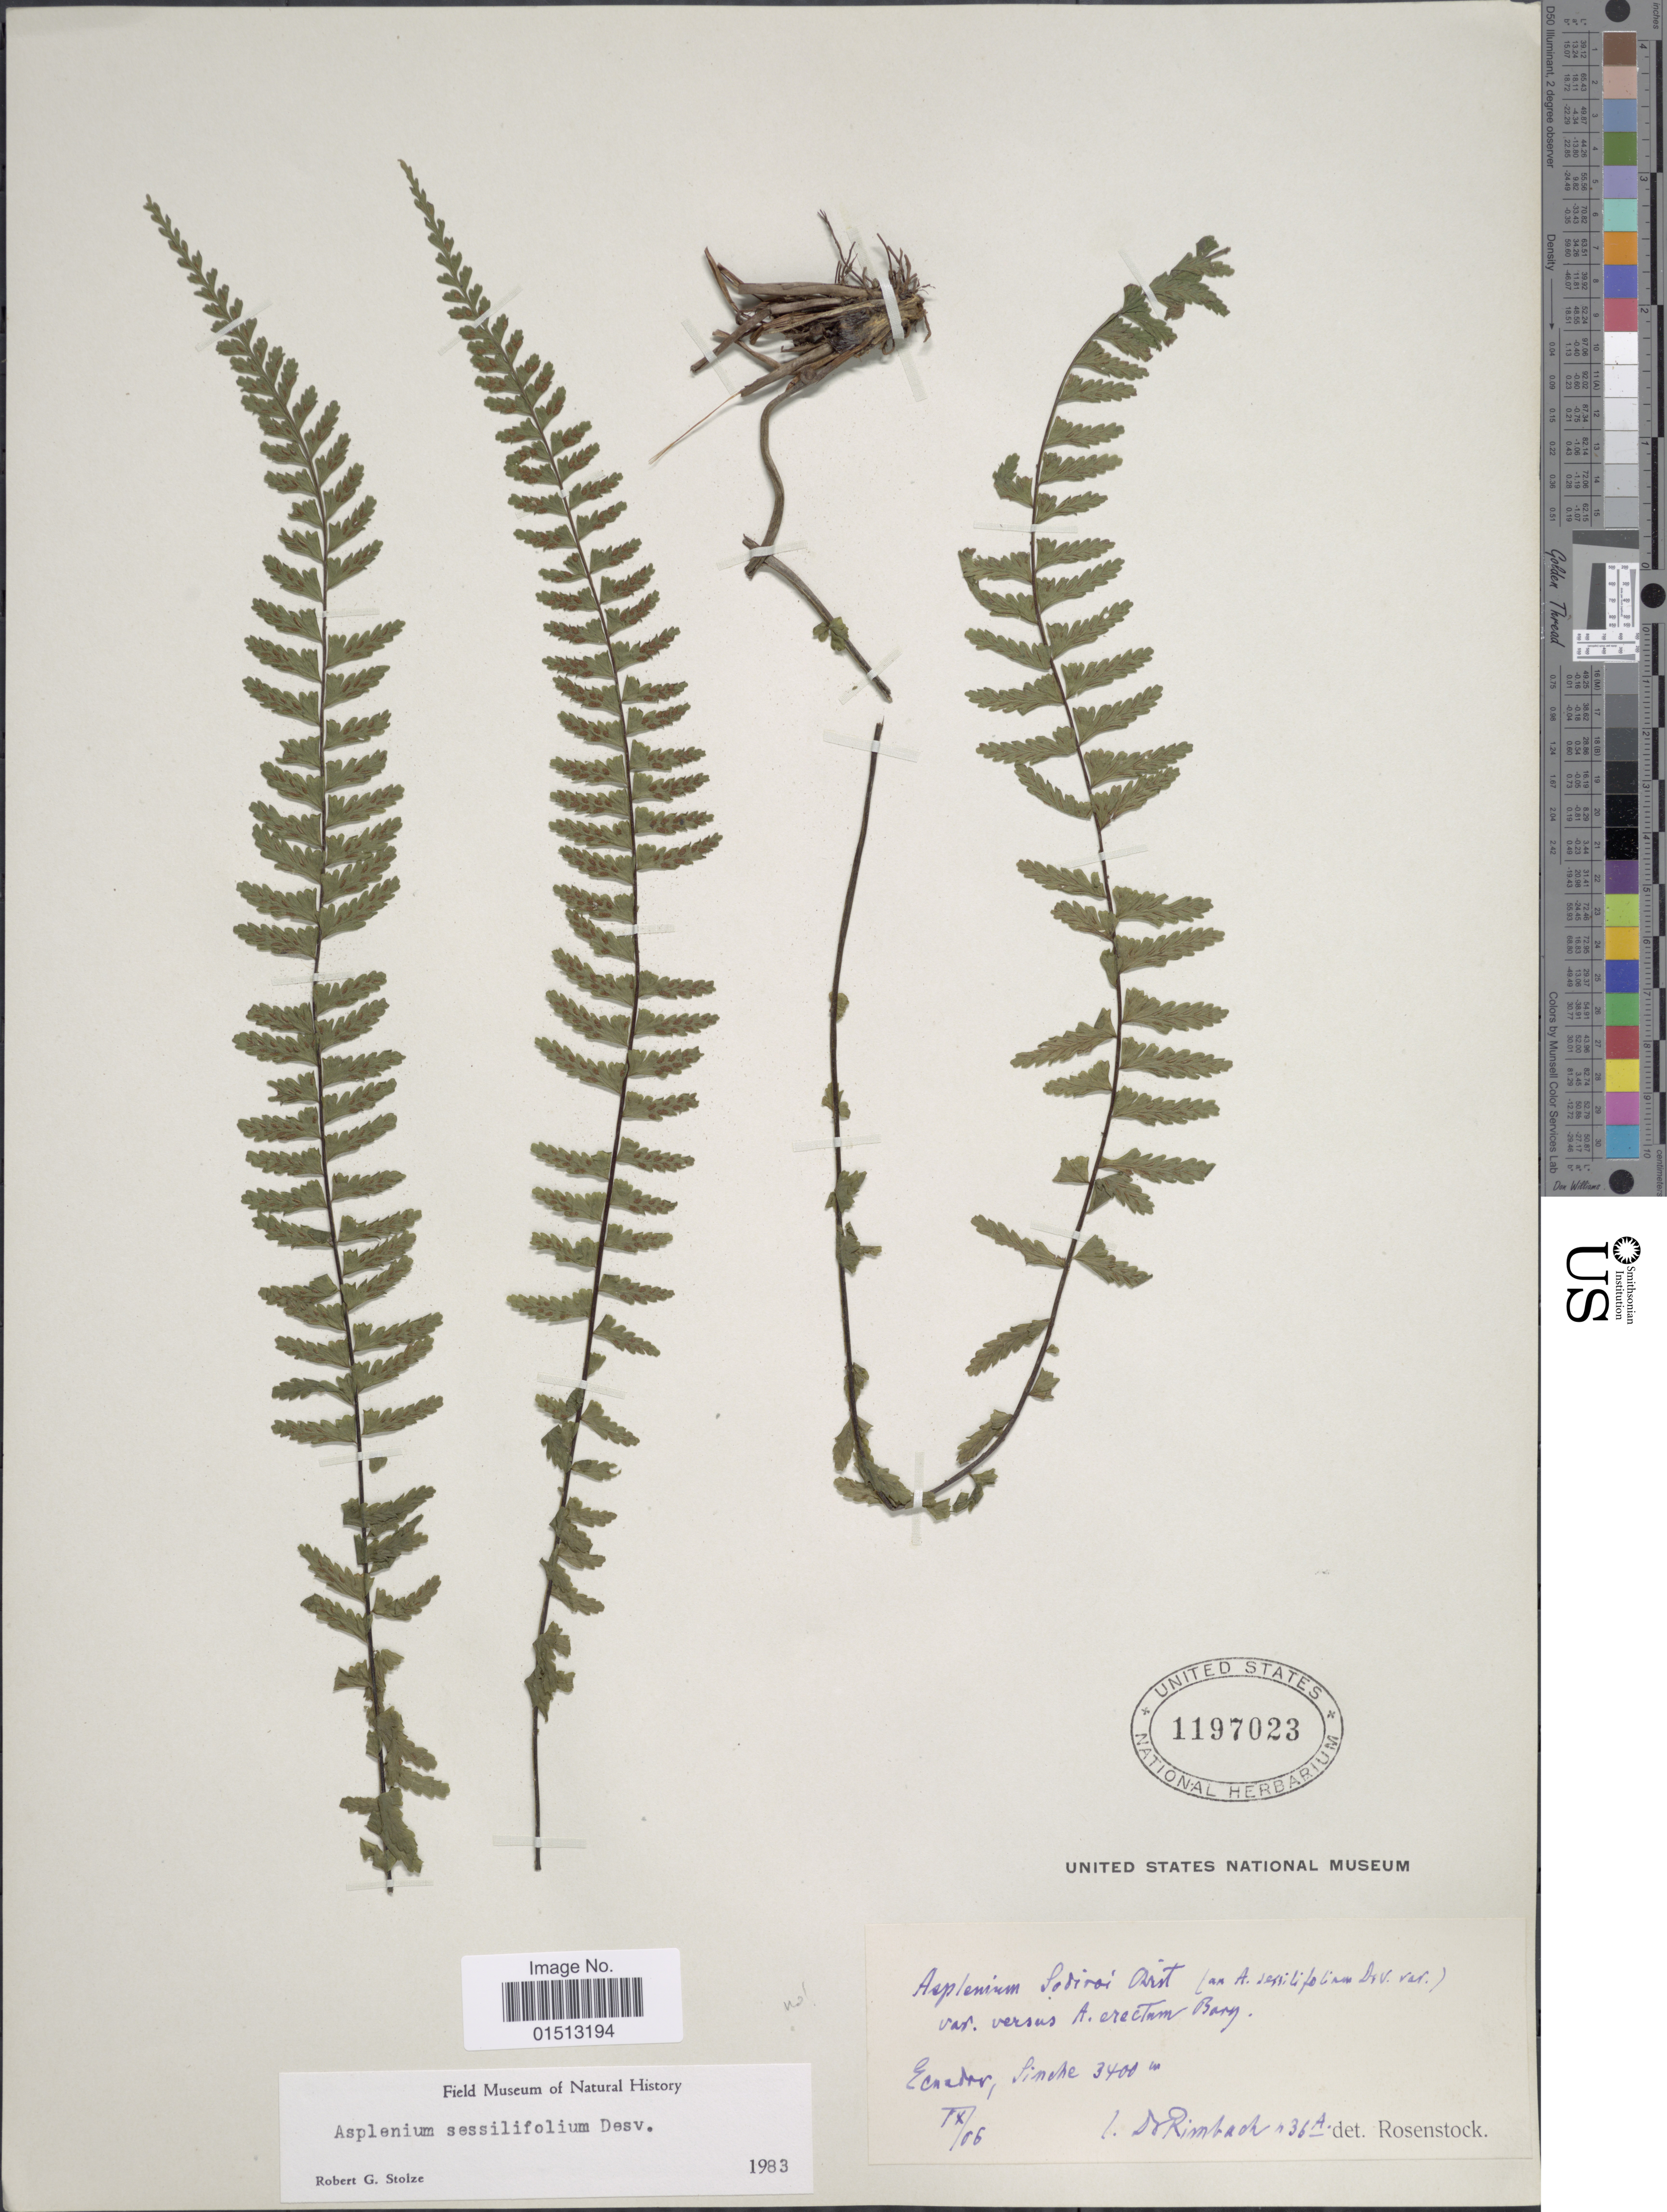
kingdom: Plantae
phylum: Tracheophyta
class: Polypodiopsida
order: Polypodiales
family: Aspleniaceae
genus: Asplenium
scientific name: Asplenium sessilifolium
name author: Desv.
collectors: Rimbach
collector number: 36A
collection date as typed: Transcribed d/m/y: /9/6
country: Ecuador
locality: Sinche.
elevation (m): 3400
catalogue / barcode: US 1197023